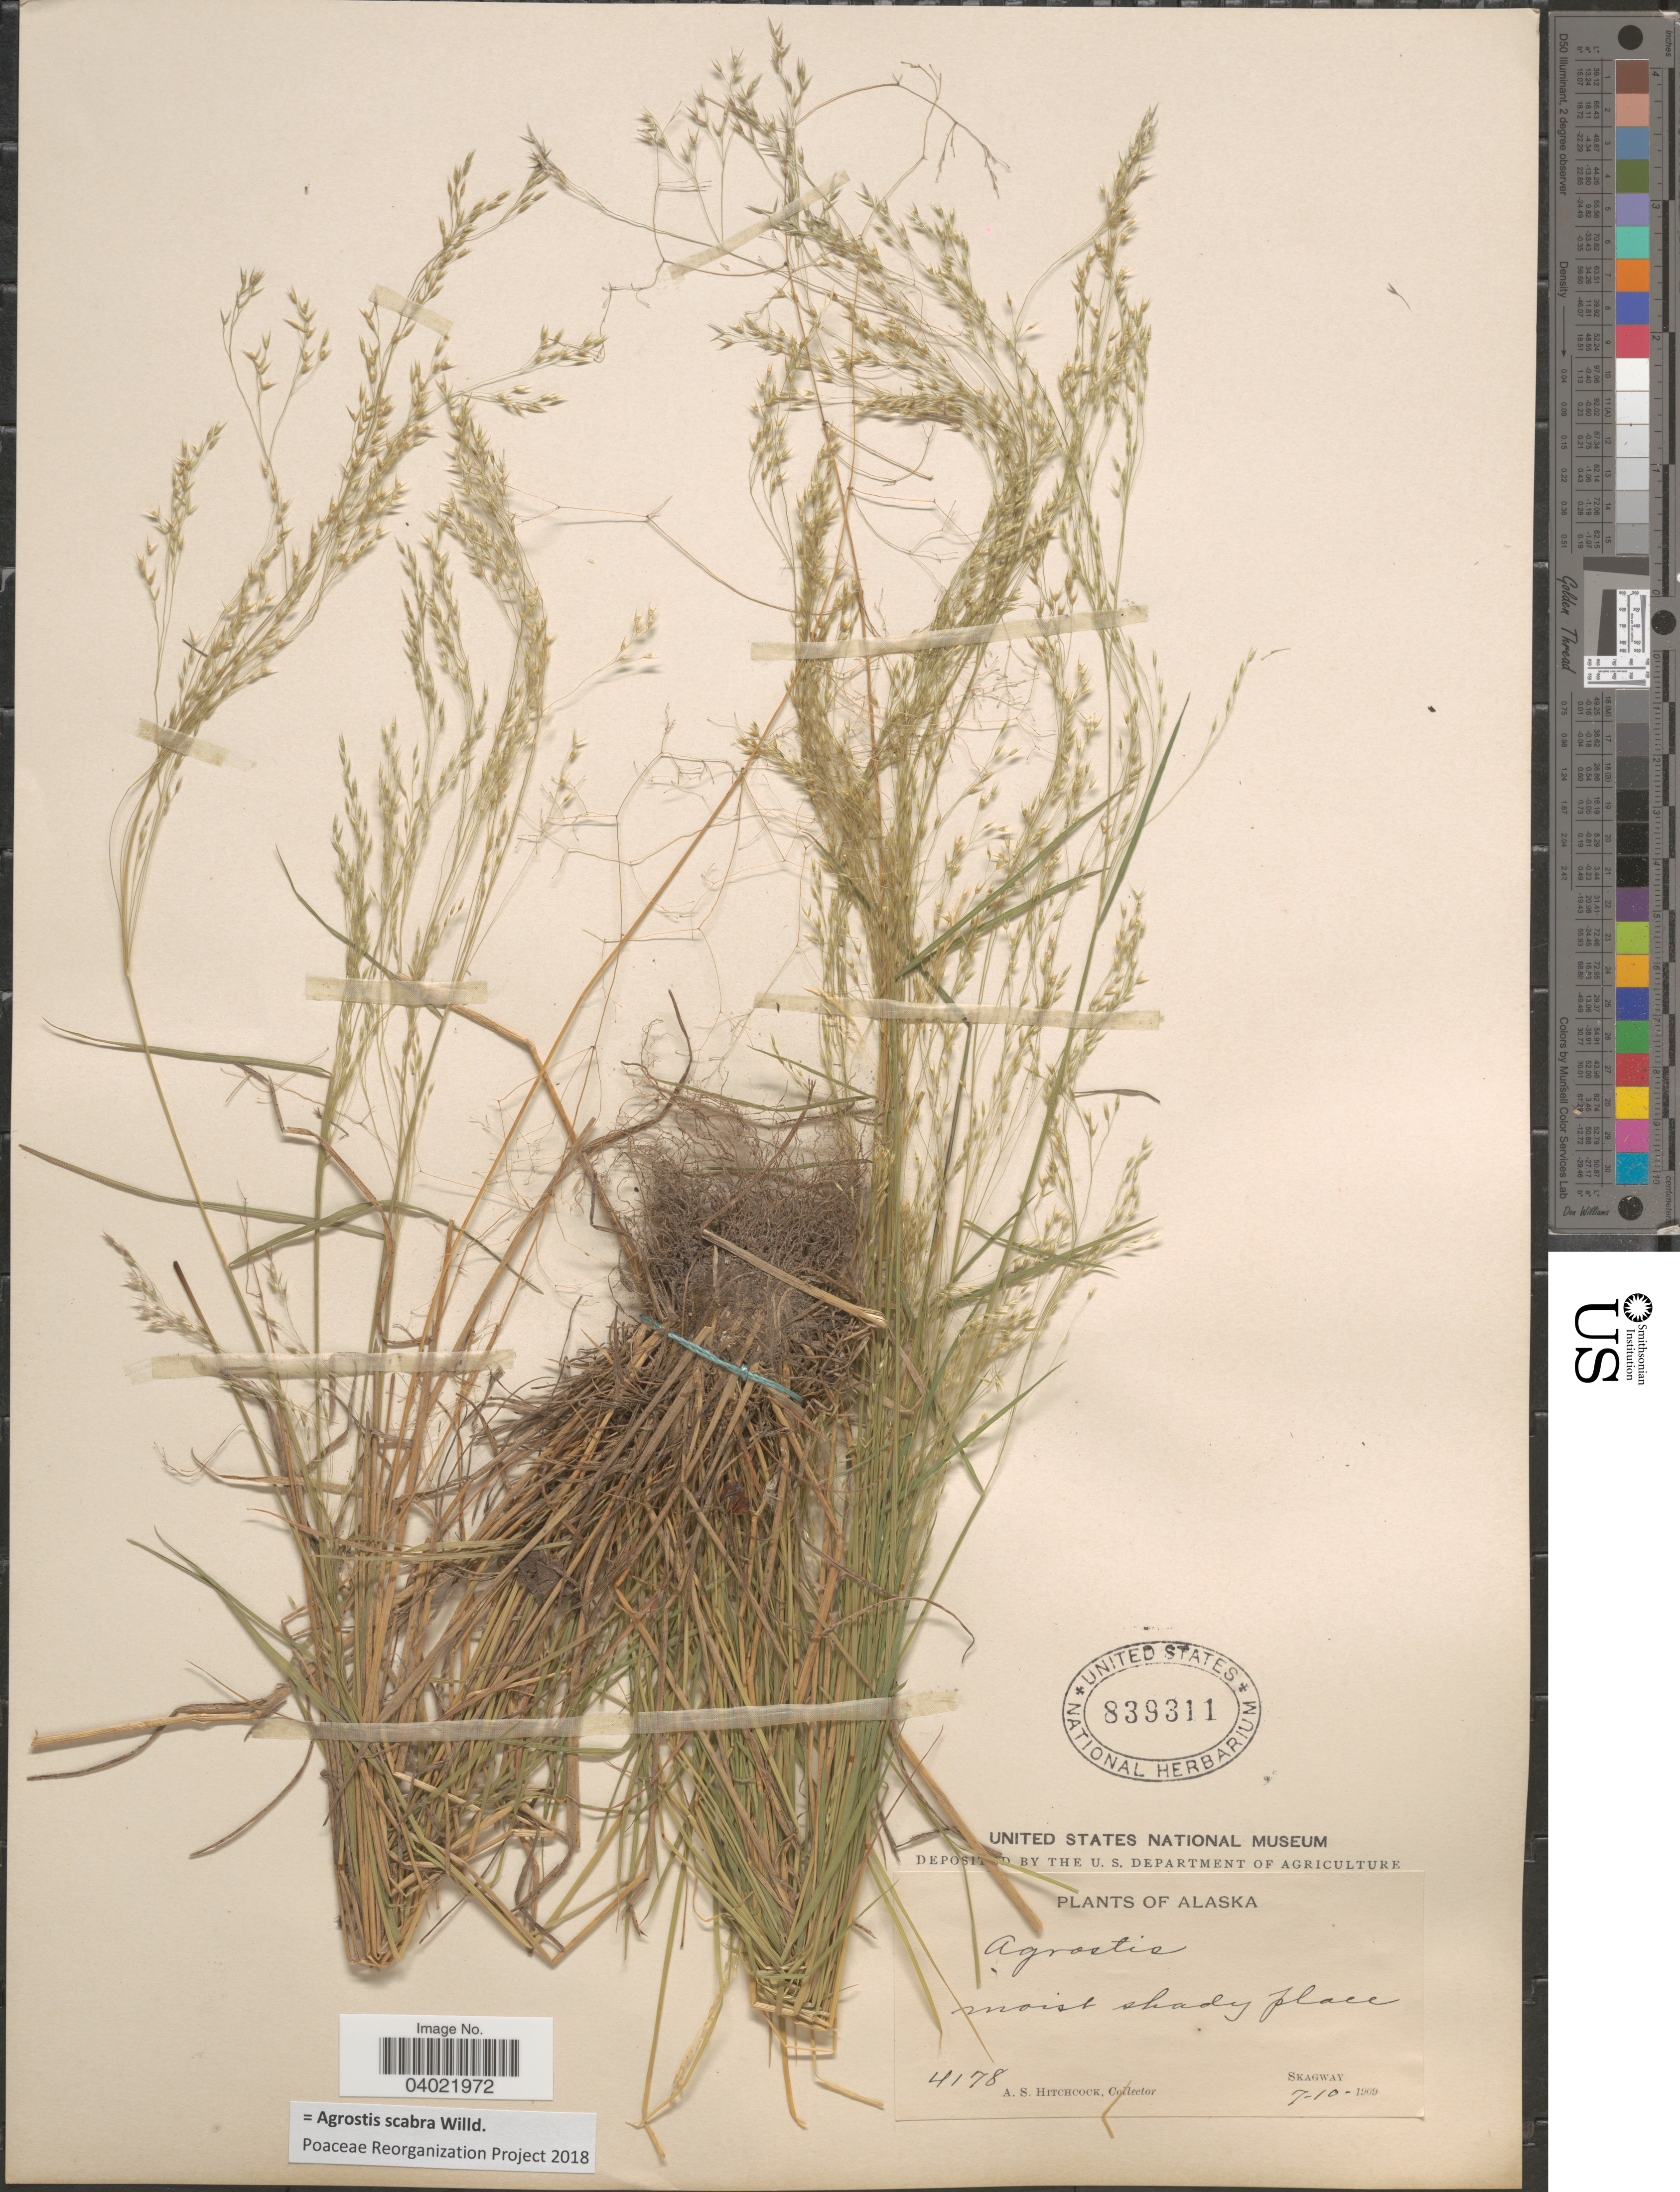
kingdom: Plantae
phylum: Tracheophyta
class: Liliopsida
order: Poales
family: Poaceae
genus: Agrostis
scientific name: Agrostis scabra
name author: Willd.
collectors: A. S. Hitchcock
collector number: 4178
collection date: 1909-07-10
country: United States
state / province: Alaska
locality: Skagway.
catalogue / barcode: US 839311